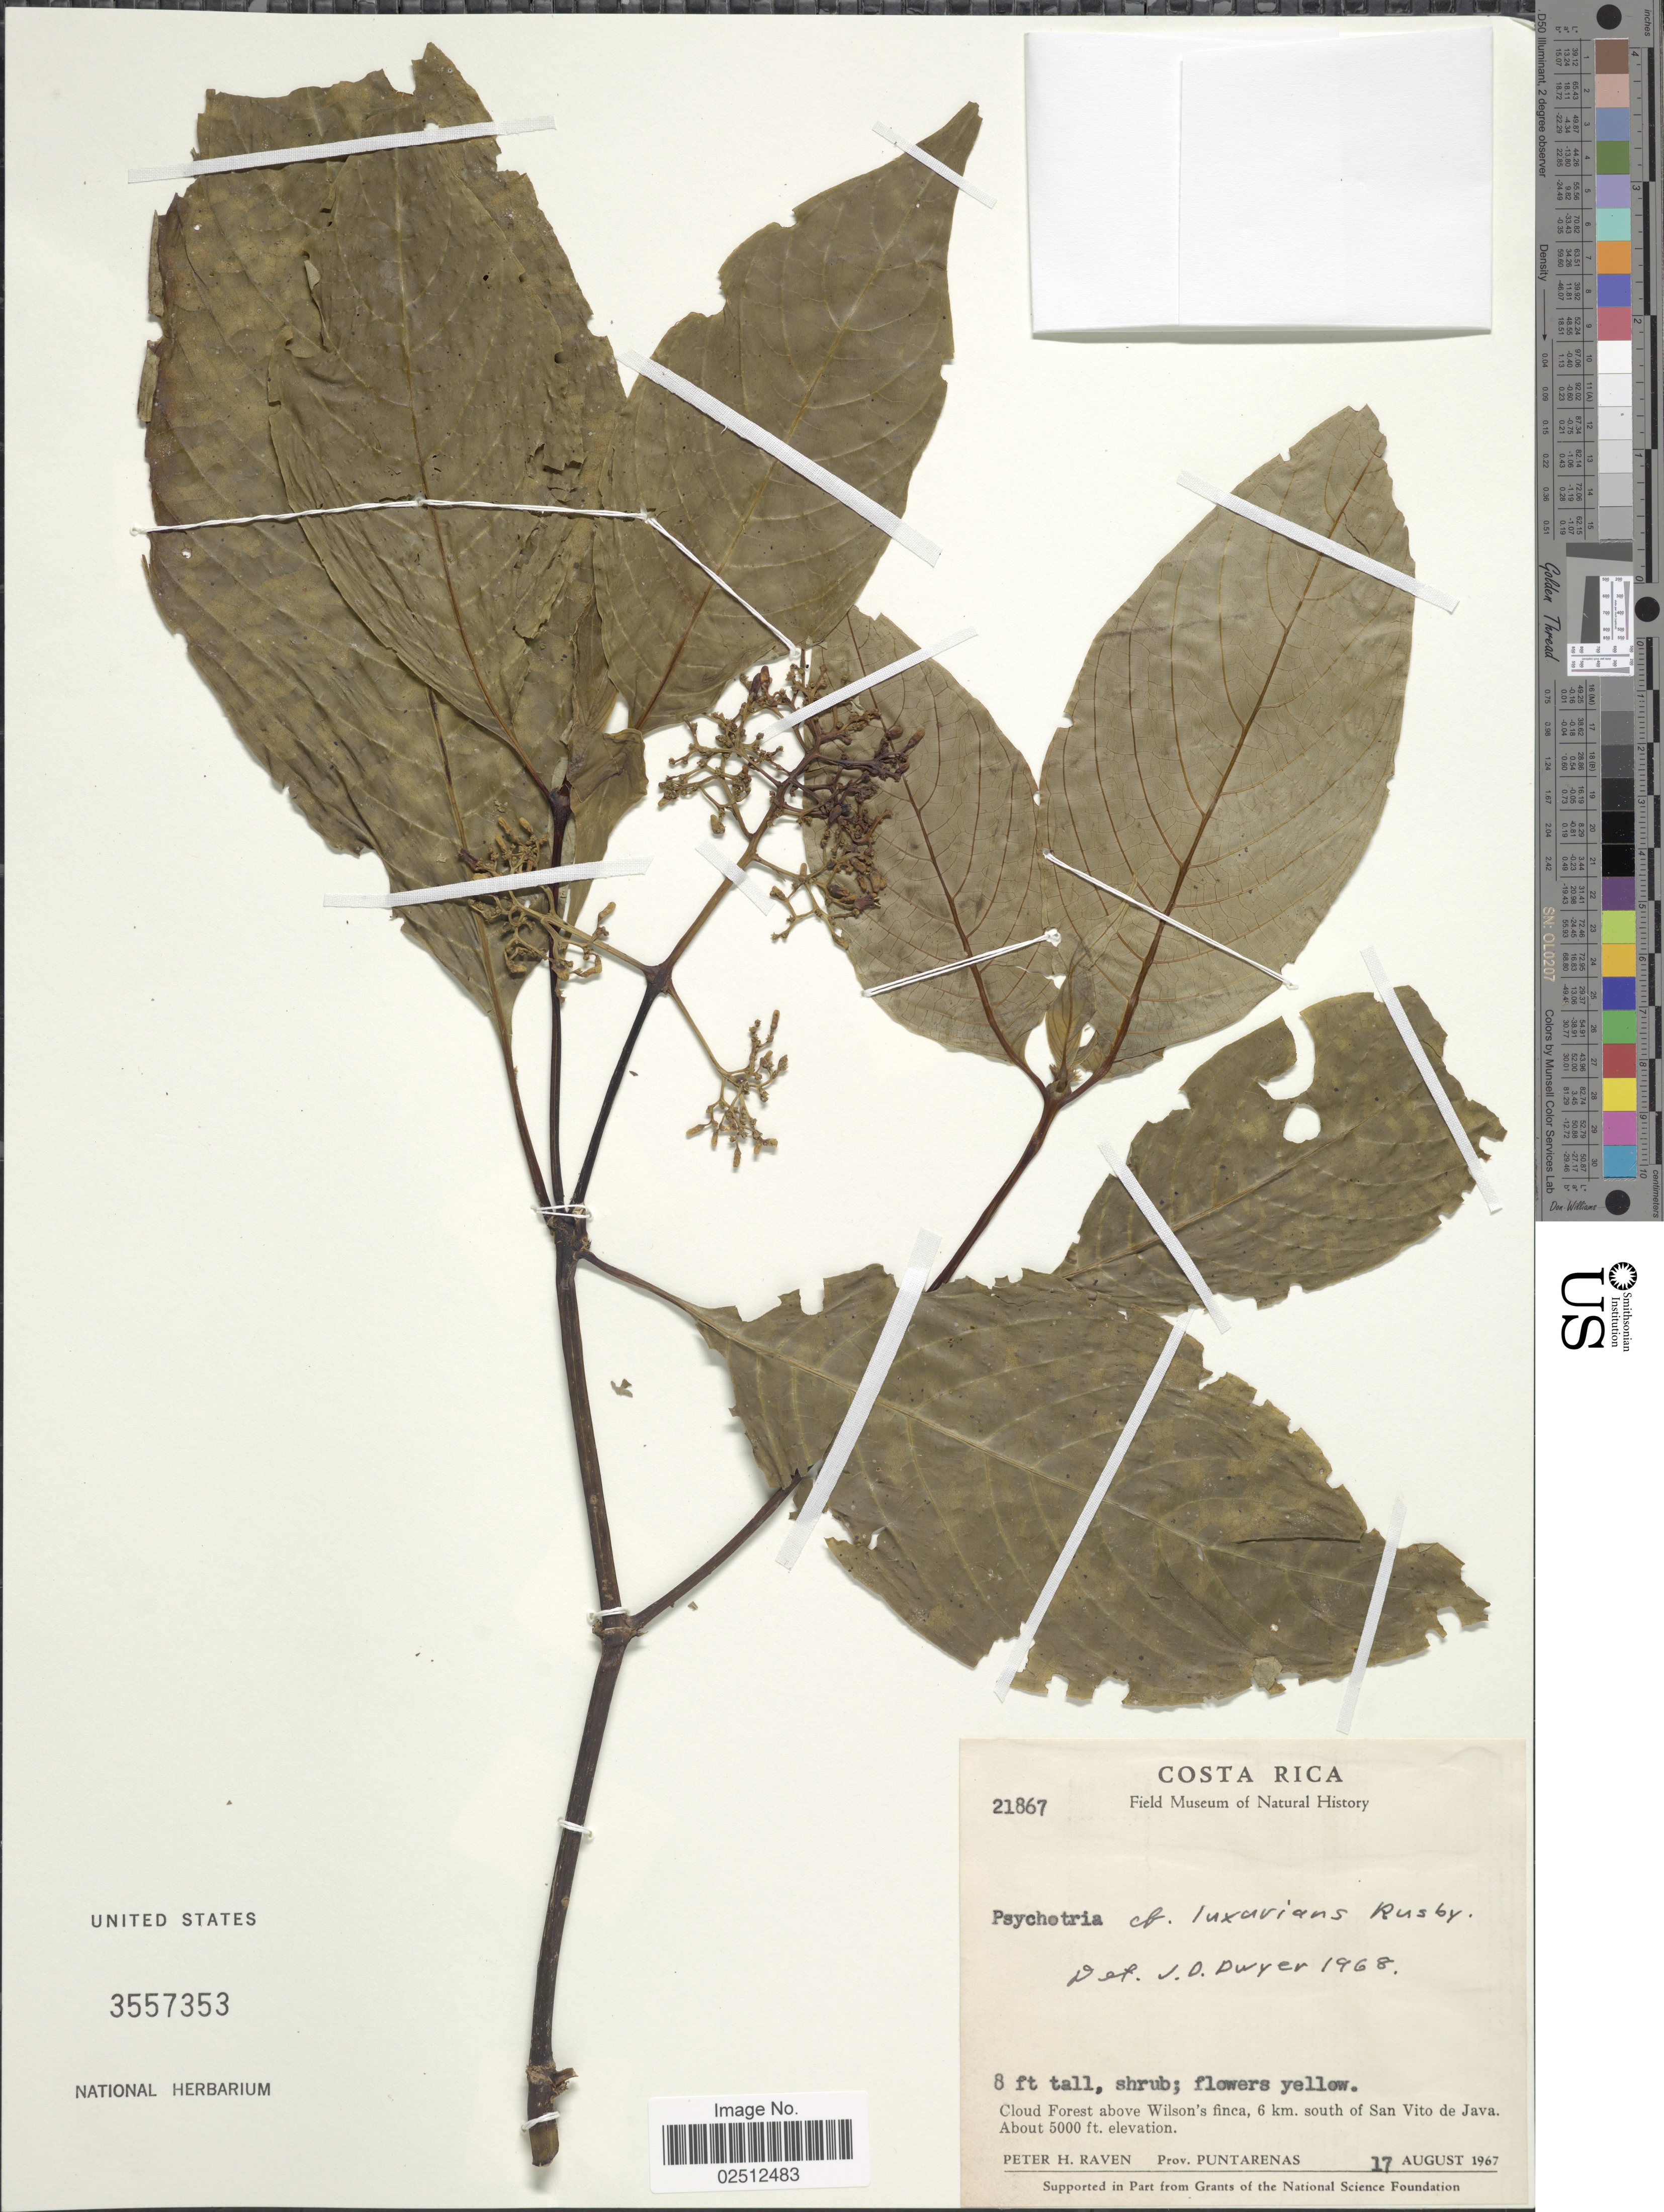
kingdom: Plantae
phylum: Tracheophyta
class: Magnoliopsida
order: Gentianales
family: Rubiaceae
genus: Psychotria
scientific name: Psychotria luxurians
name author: Rusby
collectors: P. Raven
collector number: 21867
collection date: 1967-08-17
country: Costa Rica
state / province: Puntarenas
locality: Cloud Forest above Wilson's finca, 6 km. south of San Vito de Java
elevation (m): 1524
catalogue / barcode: US 3557353